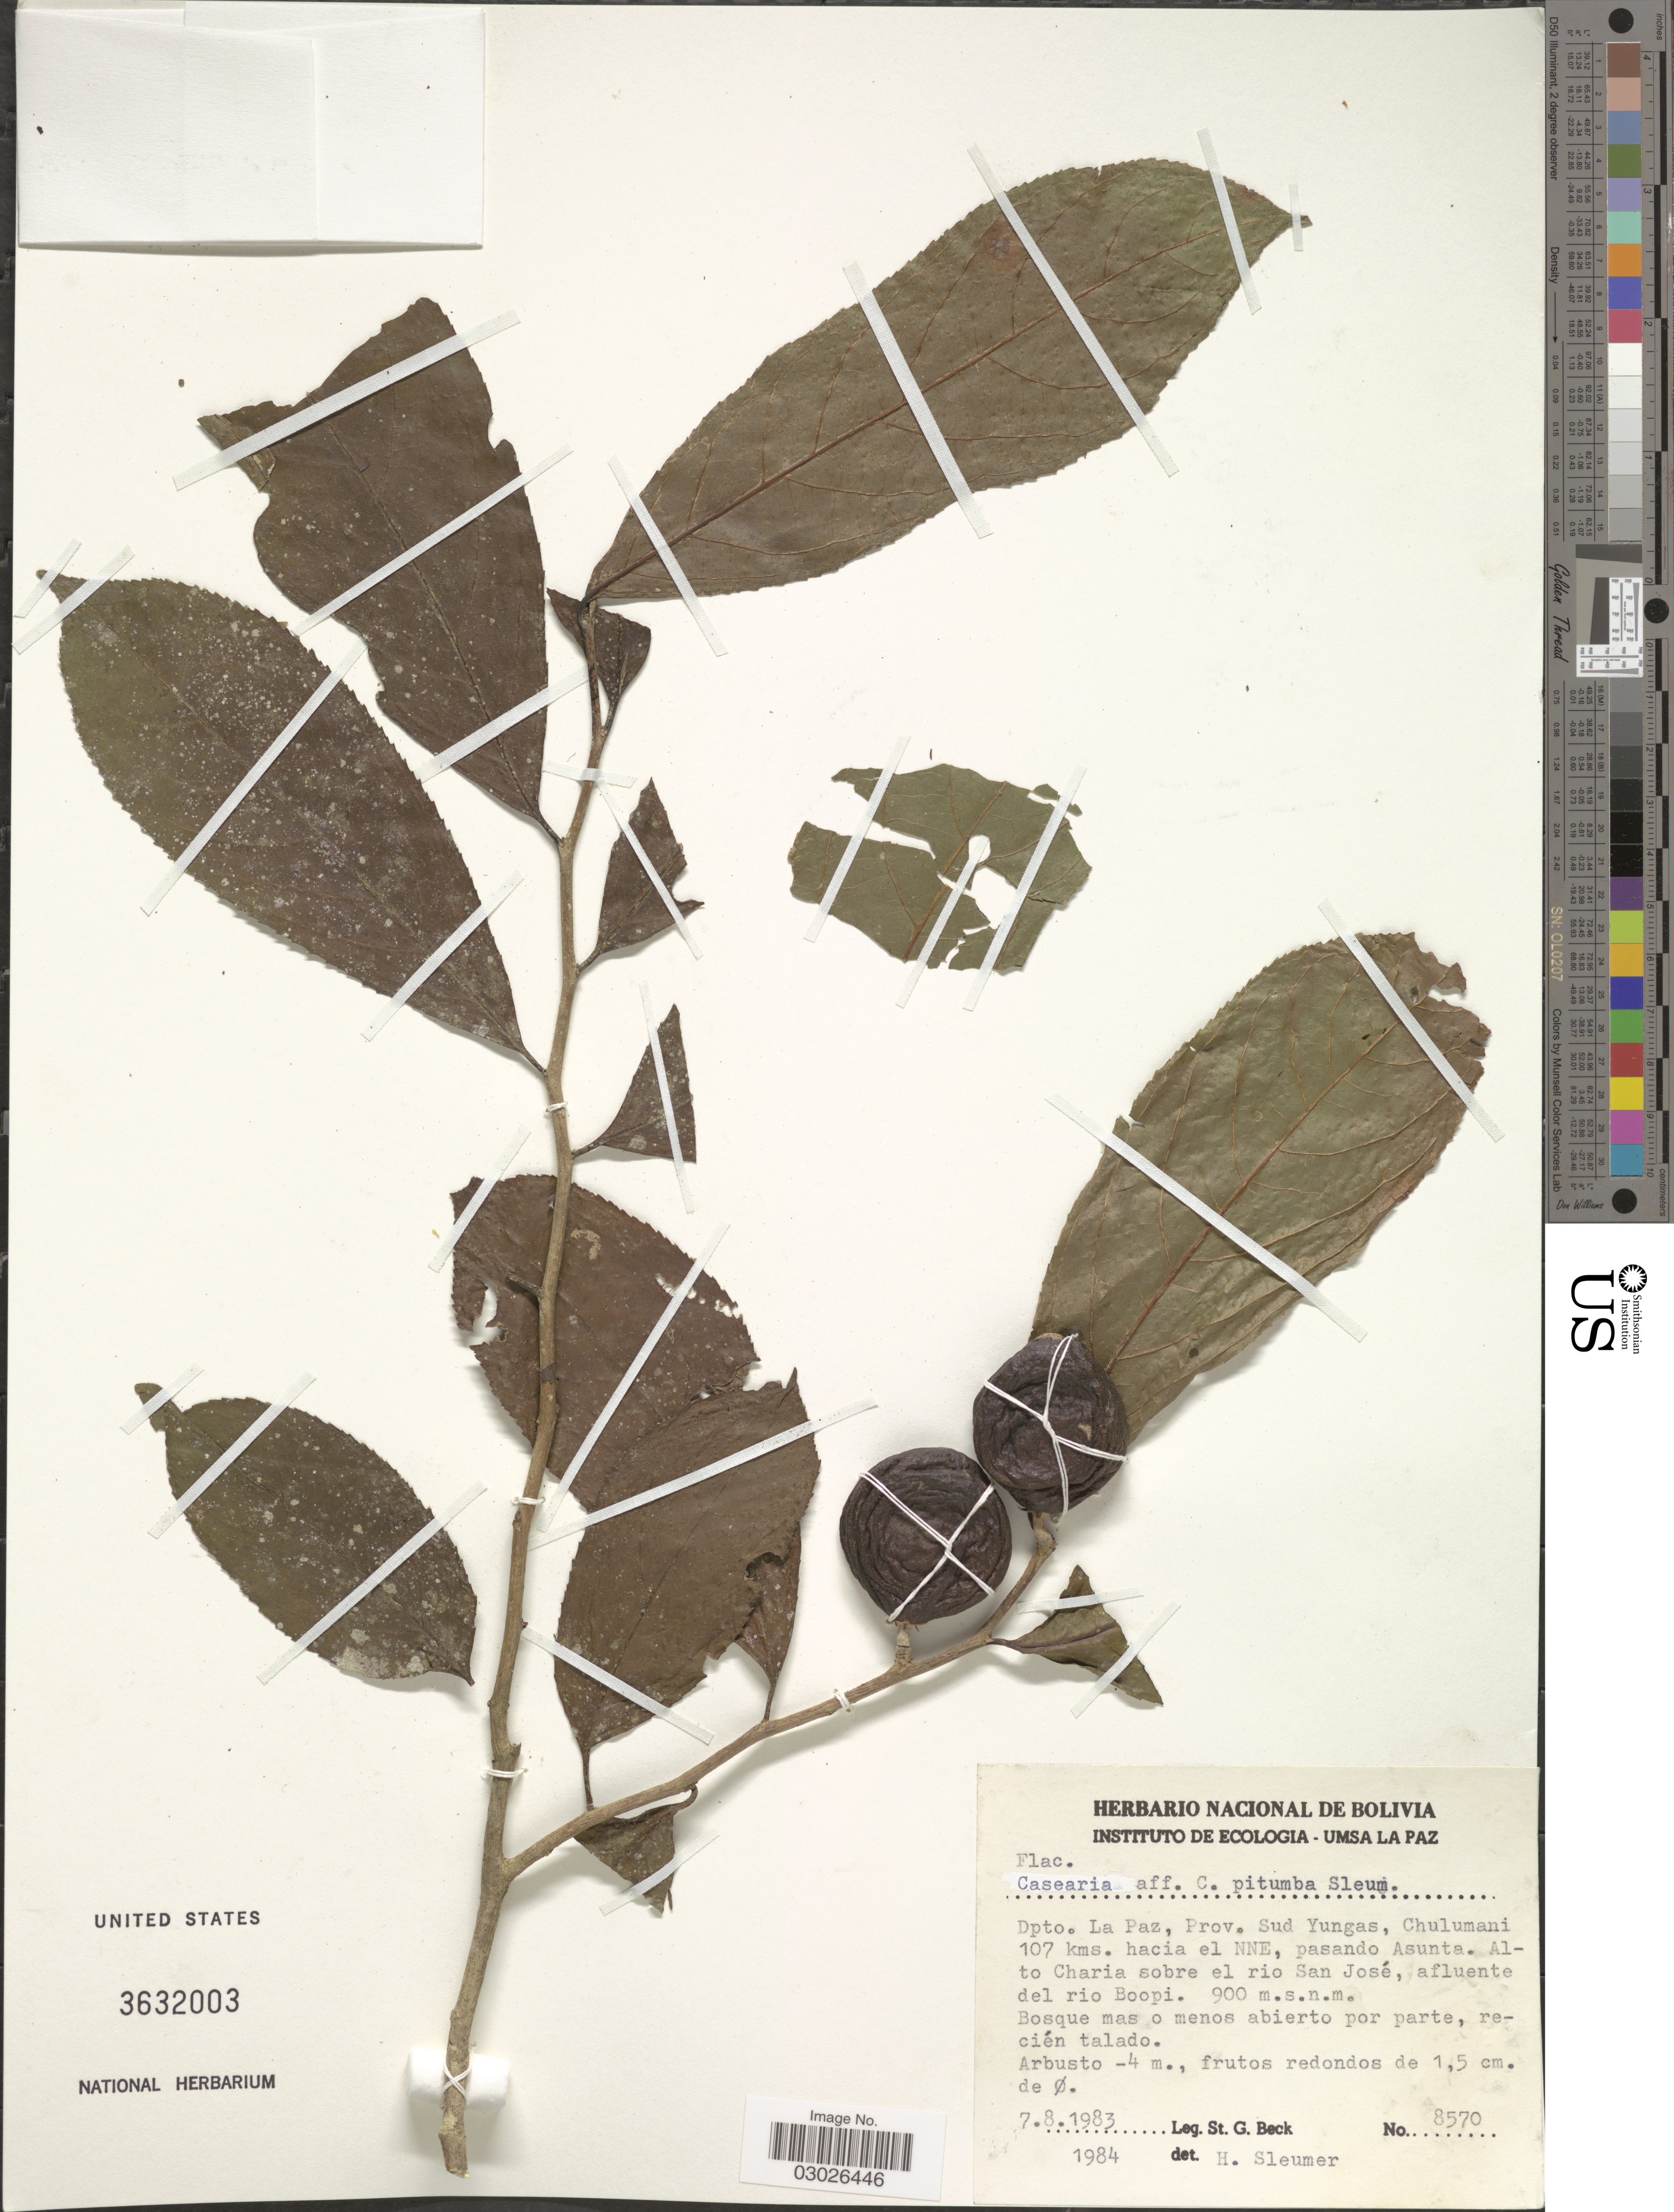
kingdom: Plantae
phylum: Tracheophyta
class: Magnoliopsida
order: Malpighiales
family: Salicaceae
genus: Casearia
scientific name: Casearia pitumba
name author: Sleumer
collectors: S. Beck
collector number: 8570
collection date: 1983-08-07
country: Bolivia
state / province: La Paz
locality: Dpto. La Paz, Prov. Sud Yungas, Chulumani 107 kms. hacia el NNE, pasando Asunta. Alto Charia sobre el rio San José, afluente del rio Boopi.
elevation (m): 900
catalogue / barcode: US 3632003